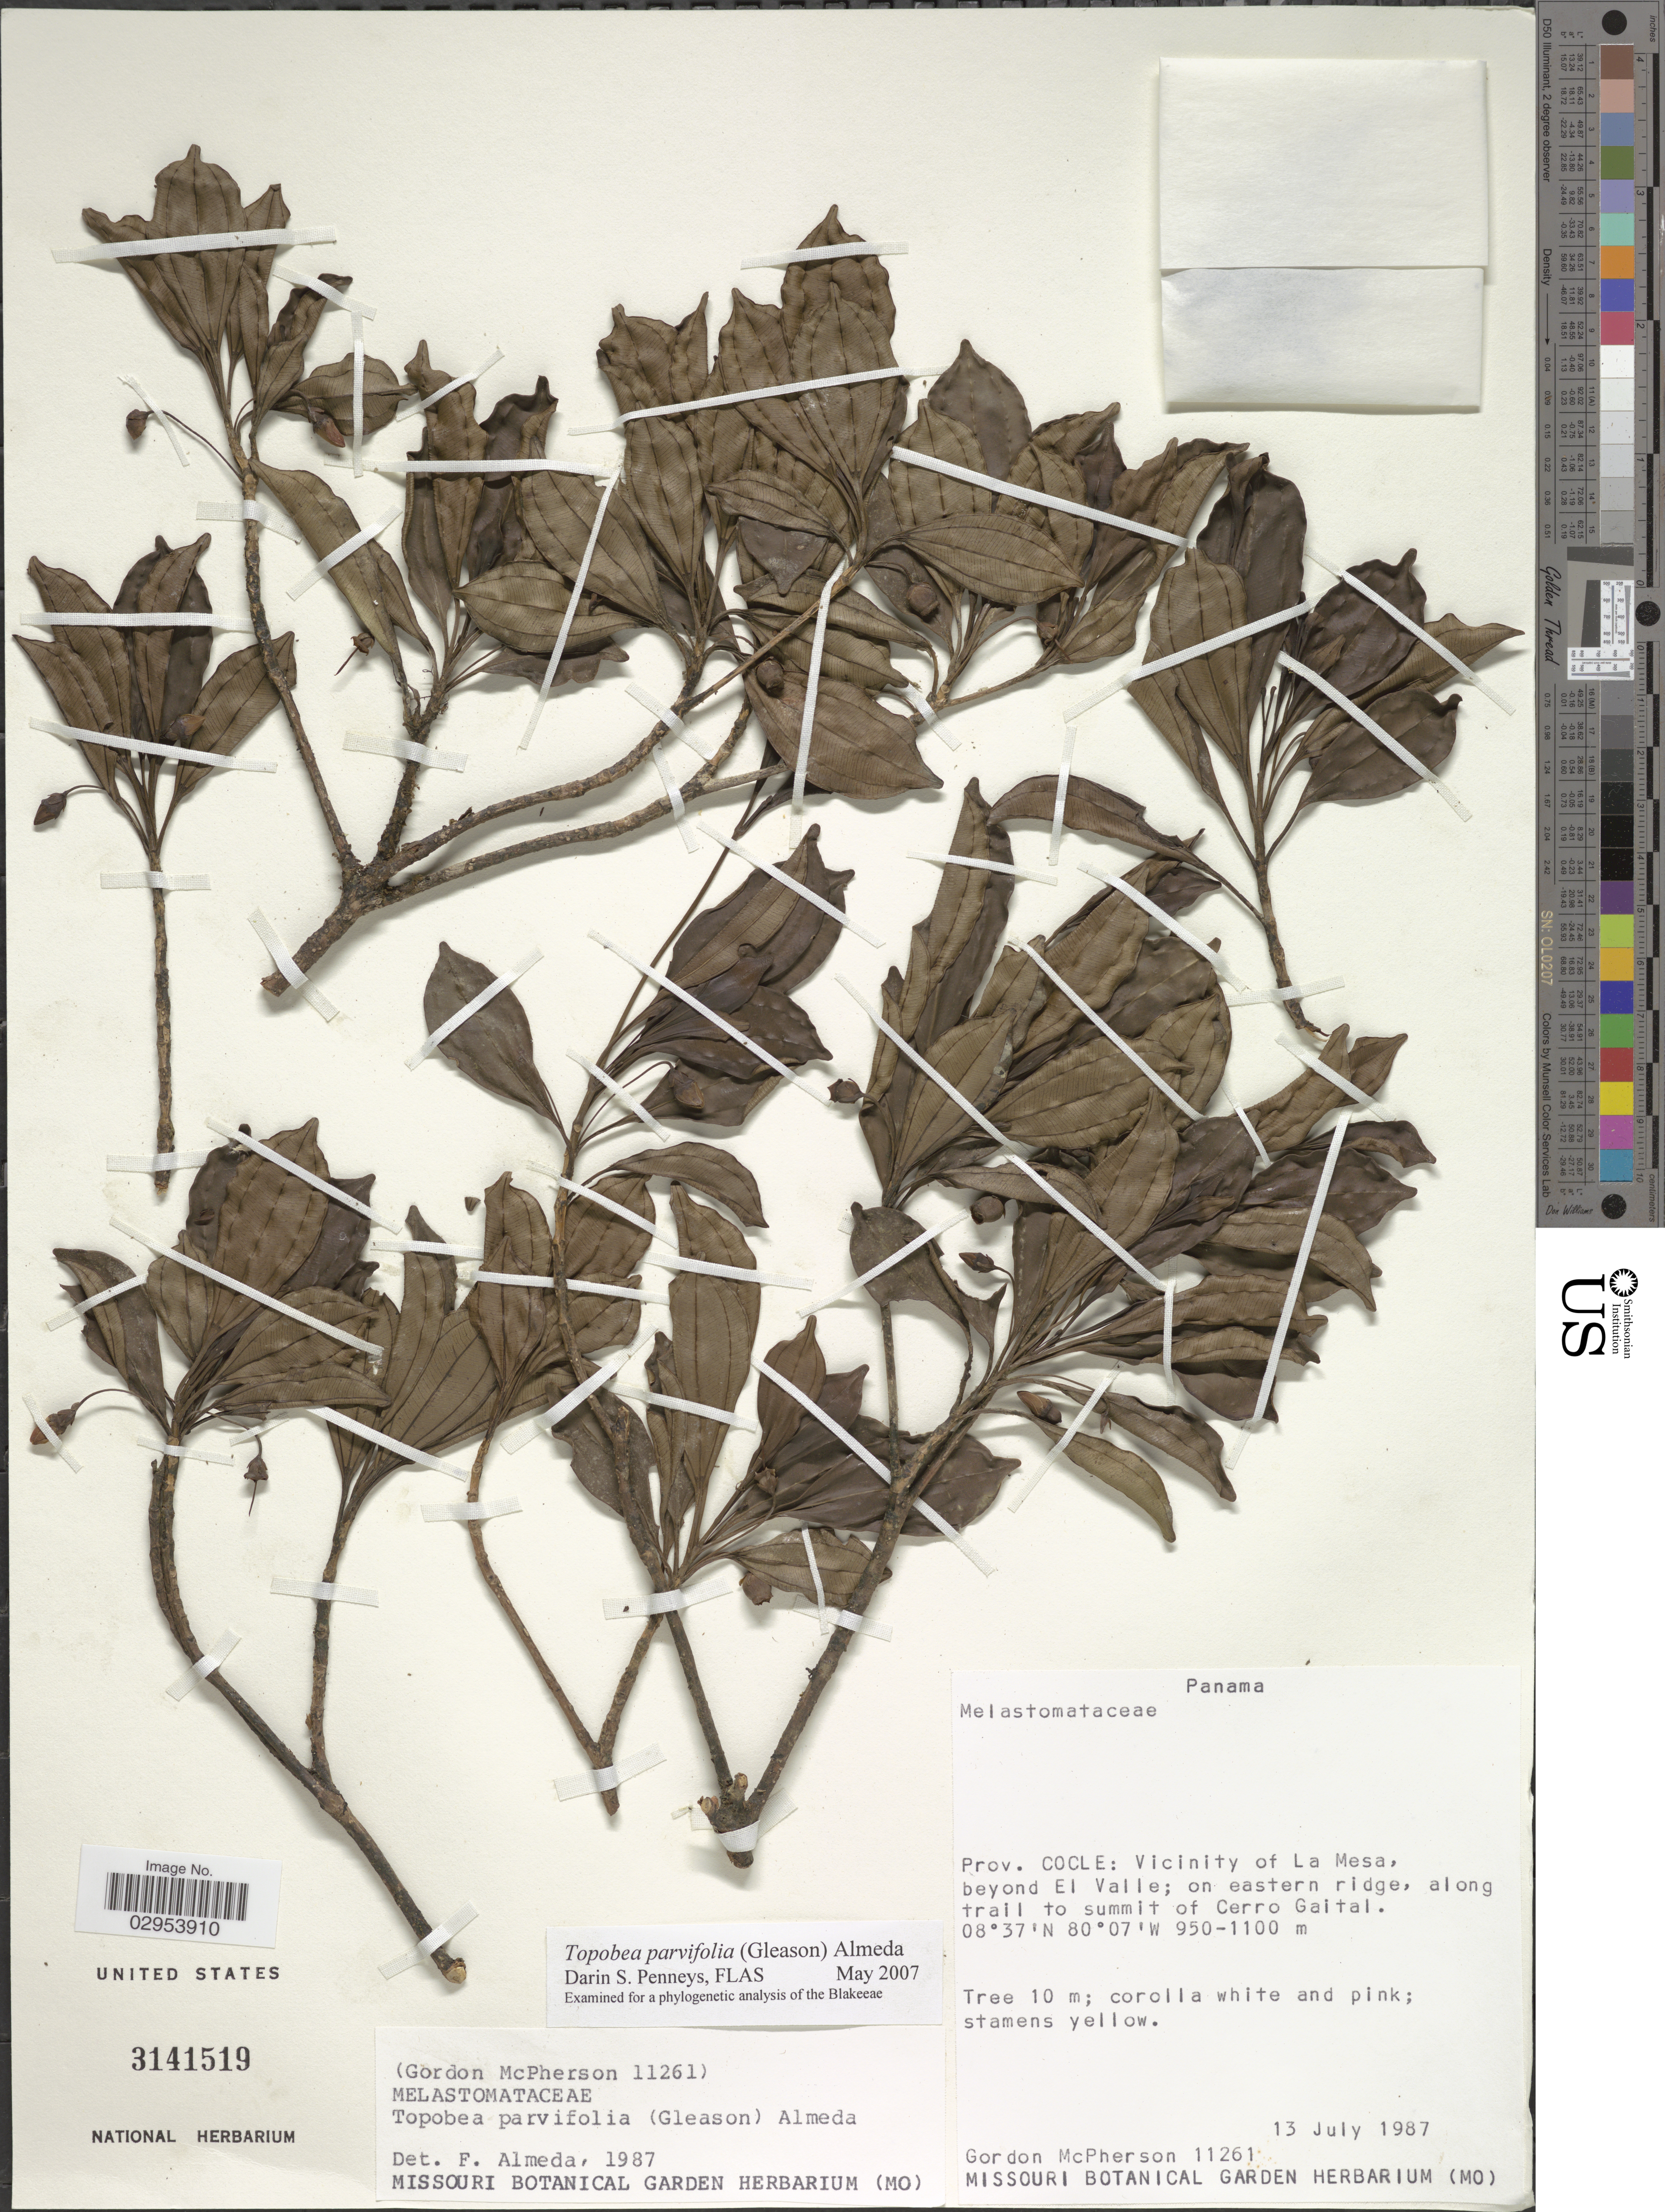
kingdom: Plantae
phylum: Tracheophyta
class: Magnoliopsida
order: Myrtales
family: Melastomataceae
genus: Topobea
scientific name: Topobea parvifolia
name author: (Gleason) Almeda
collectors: G. D. McPherson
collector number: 11261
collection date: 1987-07-13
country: Panama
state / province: Coclé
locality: Vicinity of La Mesa, beyond El Valle; on eastern ridge, along trail to summit of Cerro Gaital.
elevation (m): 950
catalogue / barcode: US 3141519